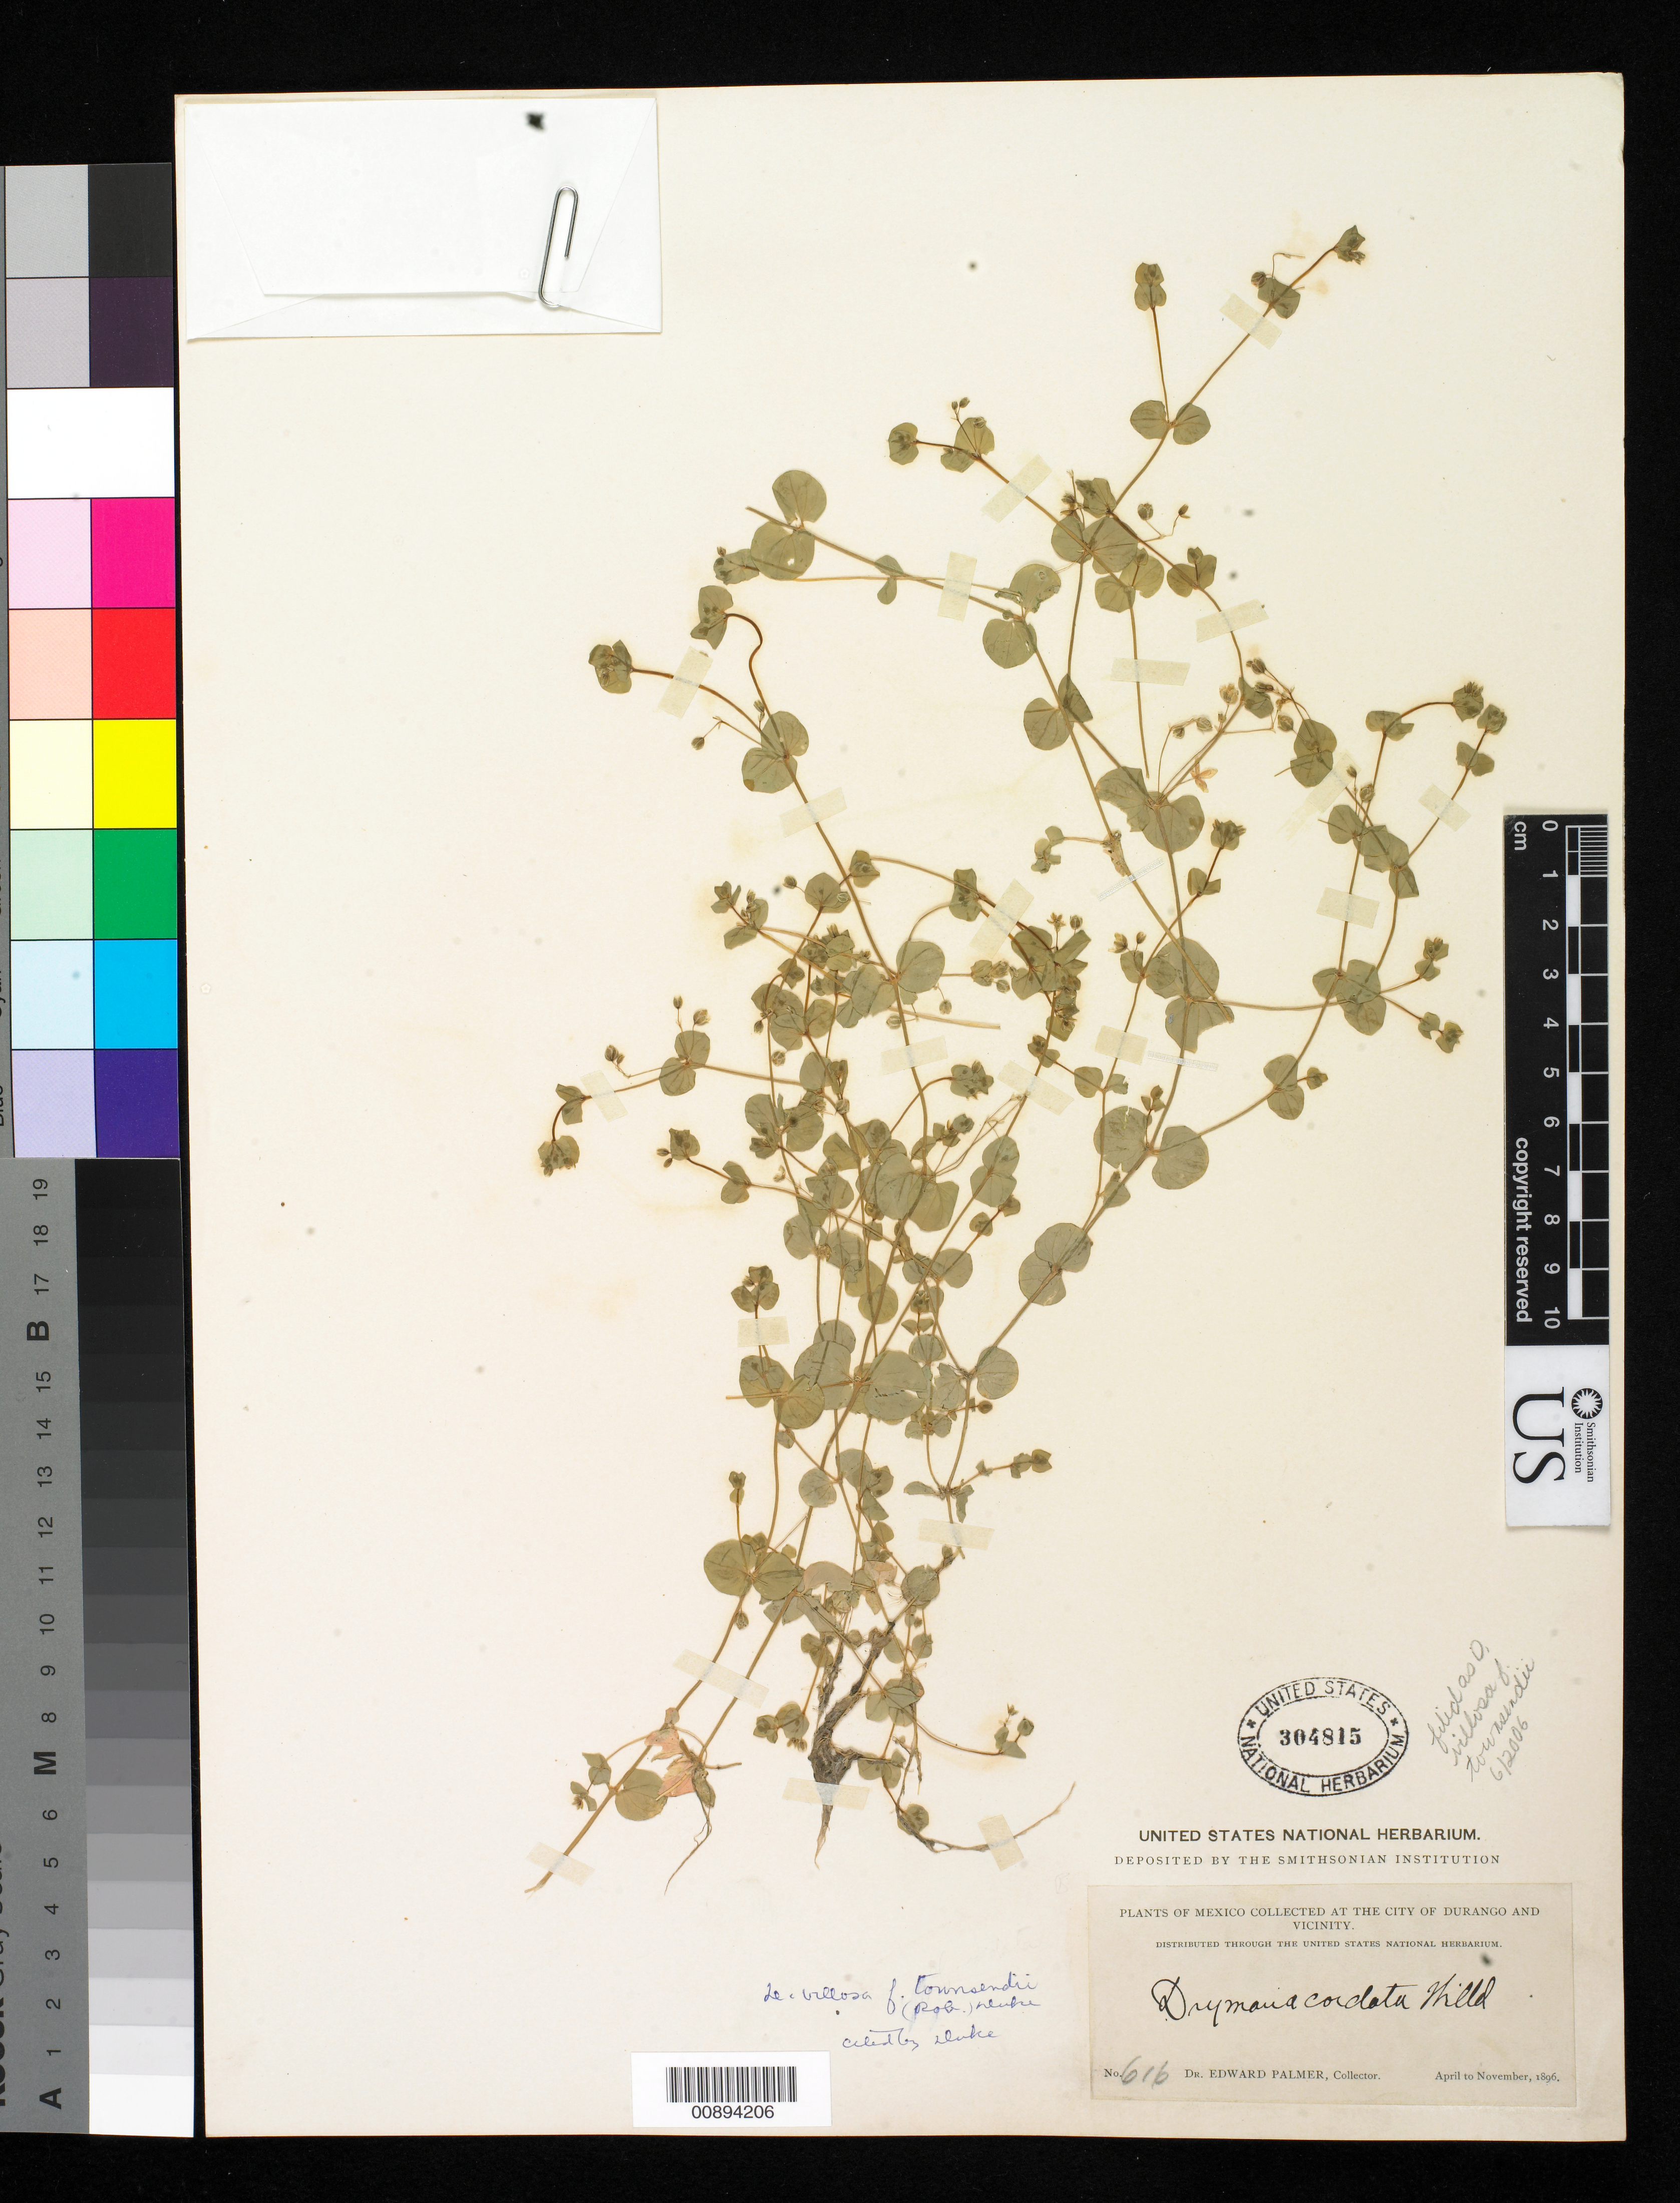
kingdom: Plantae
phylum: Tracheophyta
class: Magnoliopsida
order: Caryophyllales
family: Caryophyllaceae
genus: Drymaria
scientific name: Drymaria villosa f. townsendii (B.L. Rob.) Duke comb. nov. ined.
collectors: E. Palmer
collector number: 616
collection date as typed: Apr 1896 to -- Nov 1896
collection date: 1896-04/1896-11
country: Mexico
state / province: Durango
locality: City of Durango and vicinity.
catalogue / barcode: US 304815